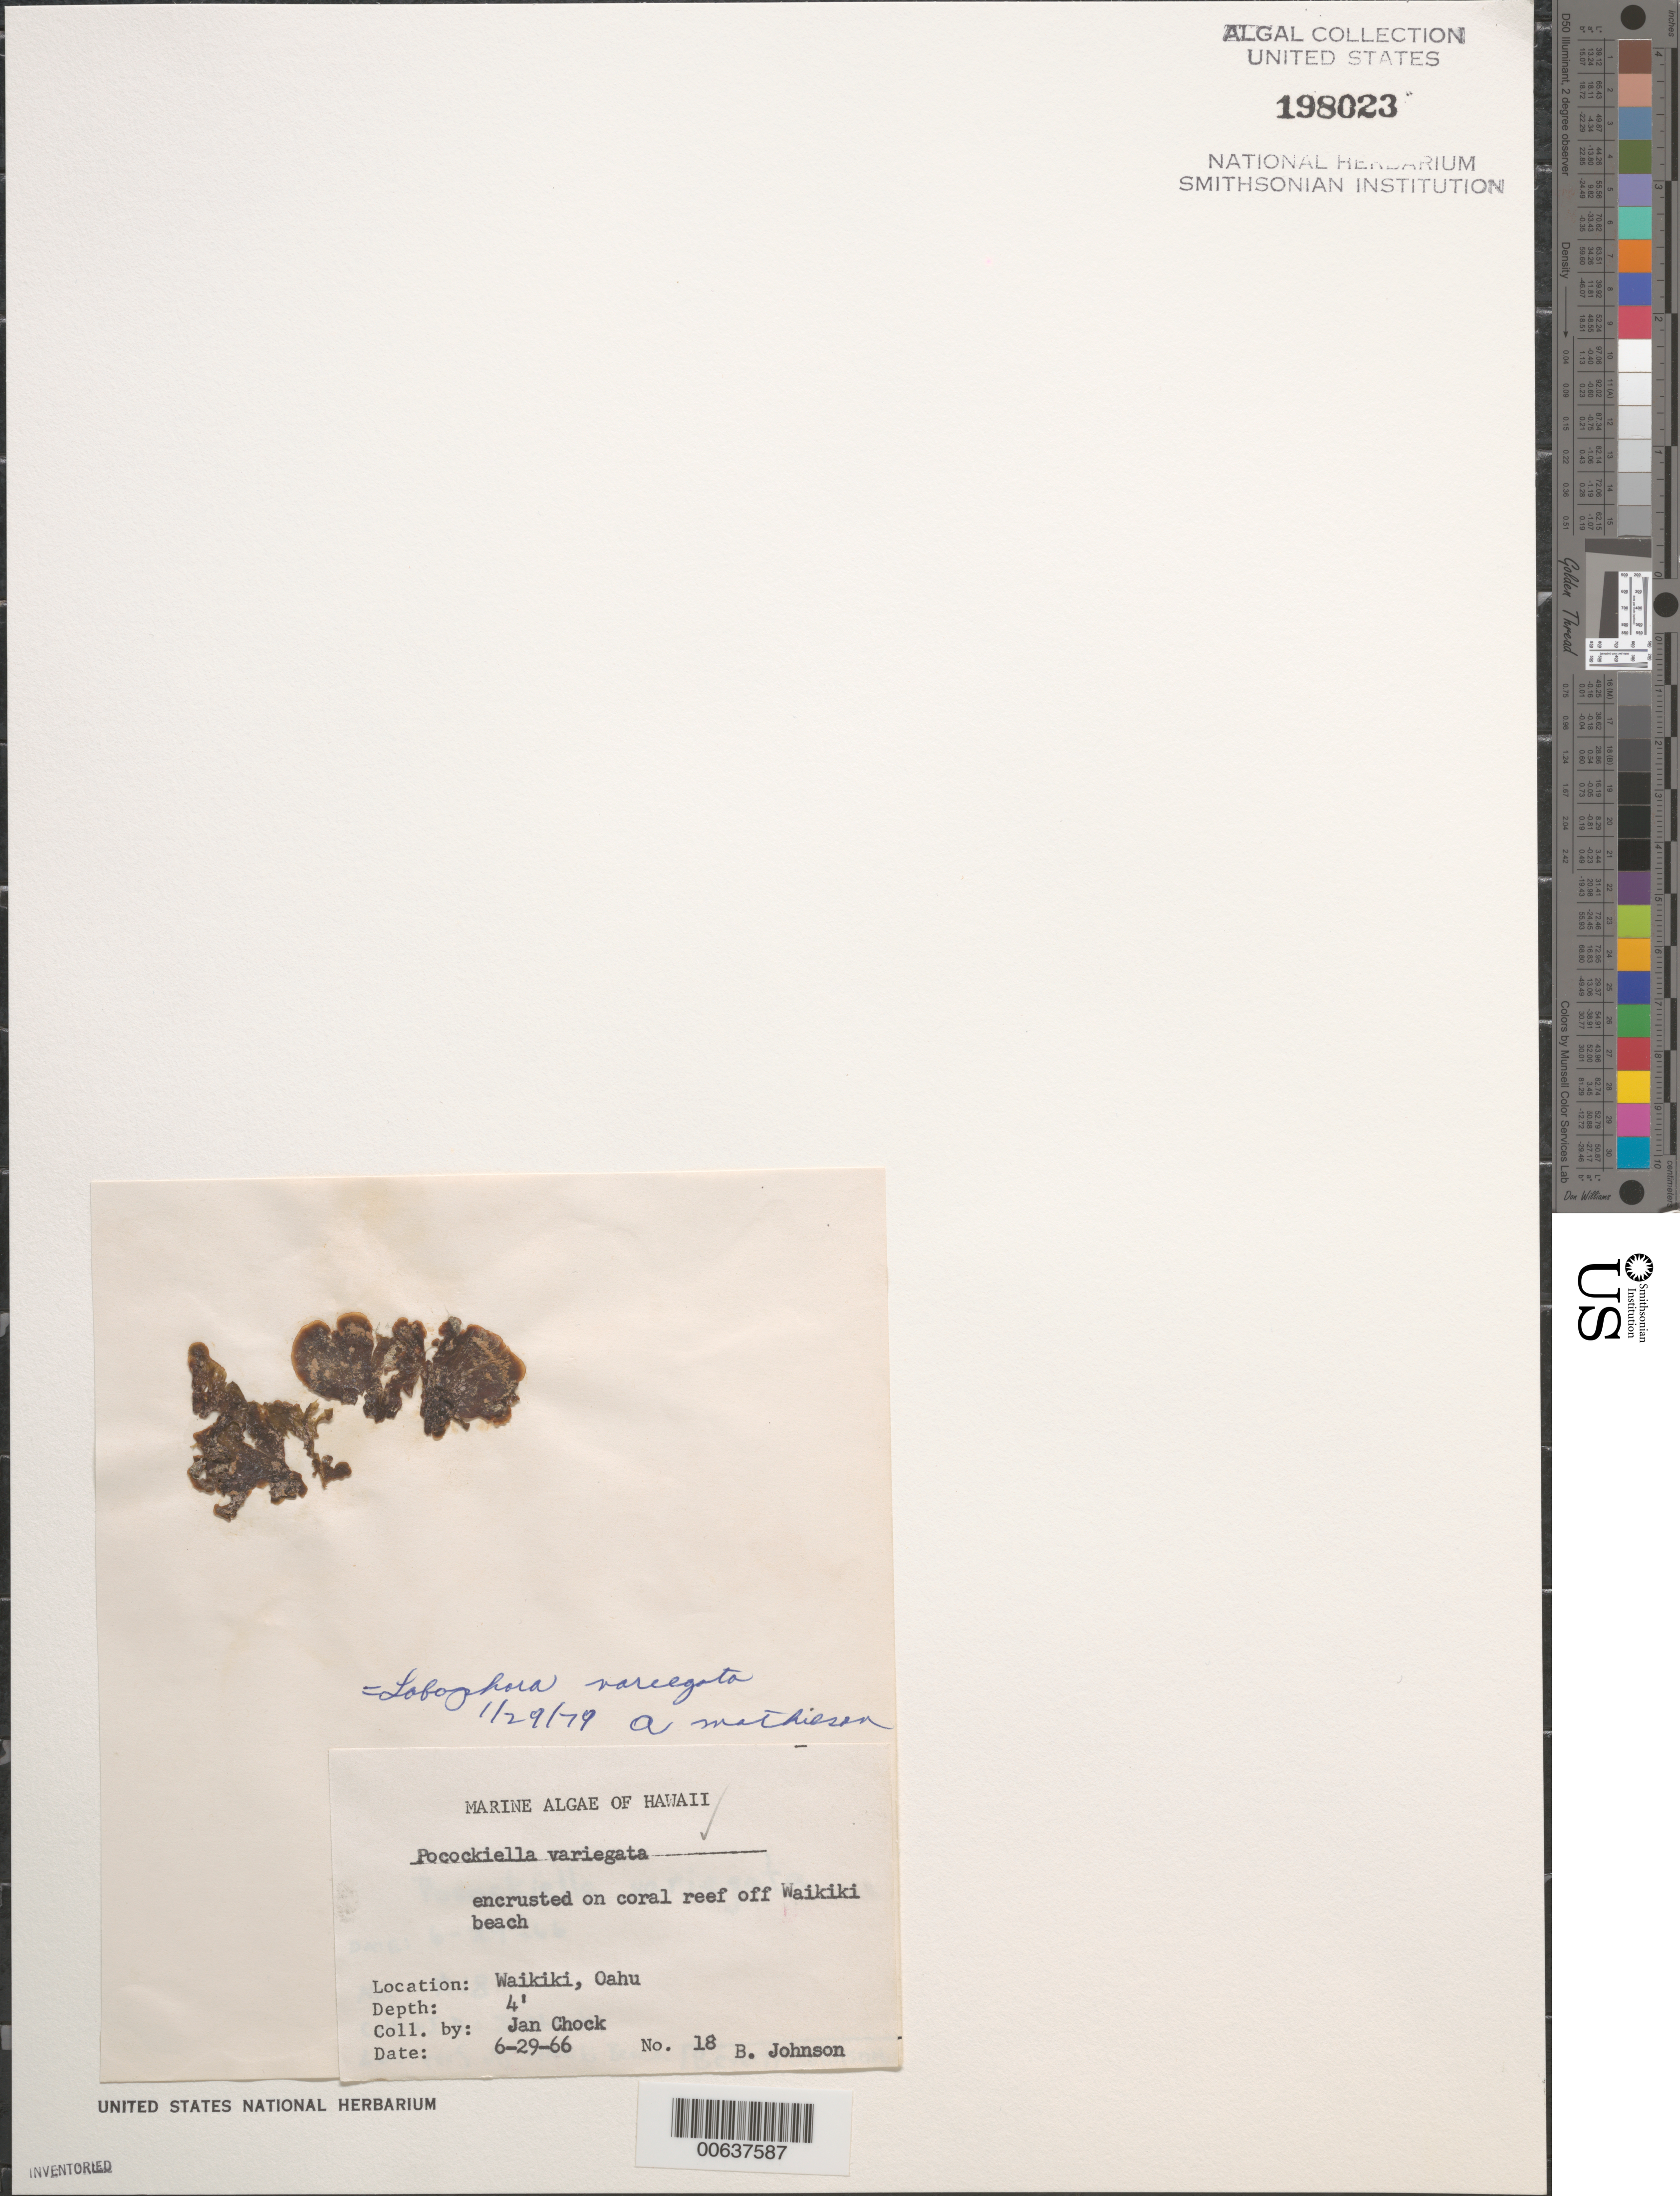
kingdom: Chromista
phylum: Ochrophyta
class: Phaeophyceae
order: Dictyotales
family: Dictyotaceae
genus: Lobophora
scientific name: Lobophora variegata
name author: (J.V.Lamouroux) Womersley & E.C. Oliveira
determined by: Mathieson, A. C.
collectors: J. Chock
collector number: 18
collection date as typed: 29 Jun 1966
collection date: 1966-06-29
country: United States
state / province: Hawaii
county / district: Honolulu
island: Oahu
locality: Off Waikiki Beach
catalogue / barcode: US 198023